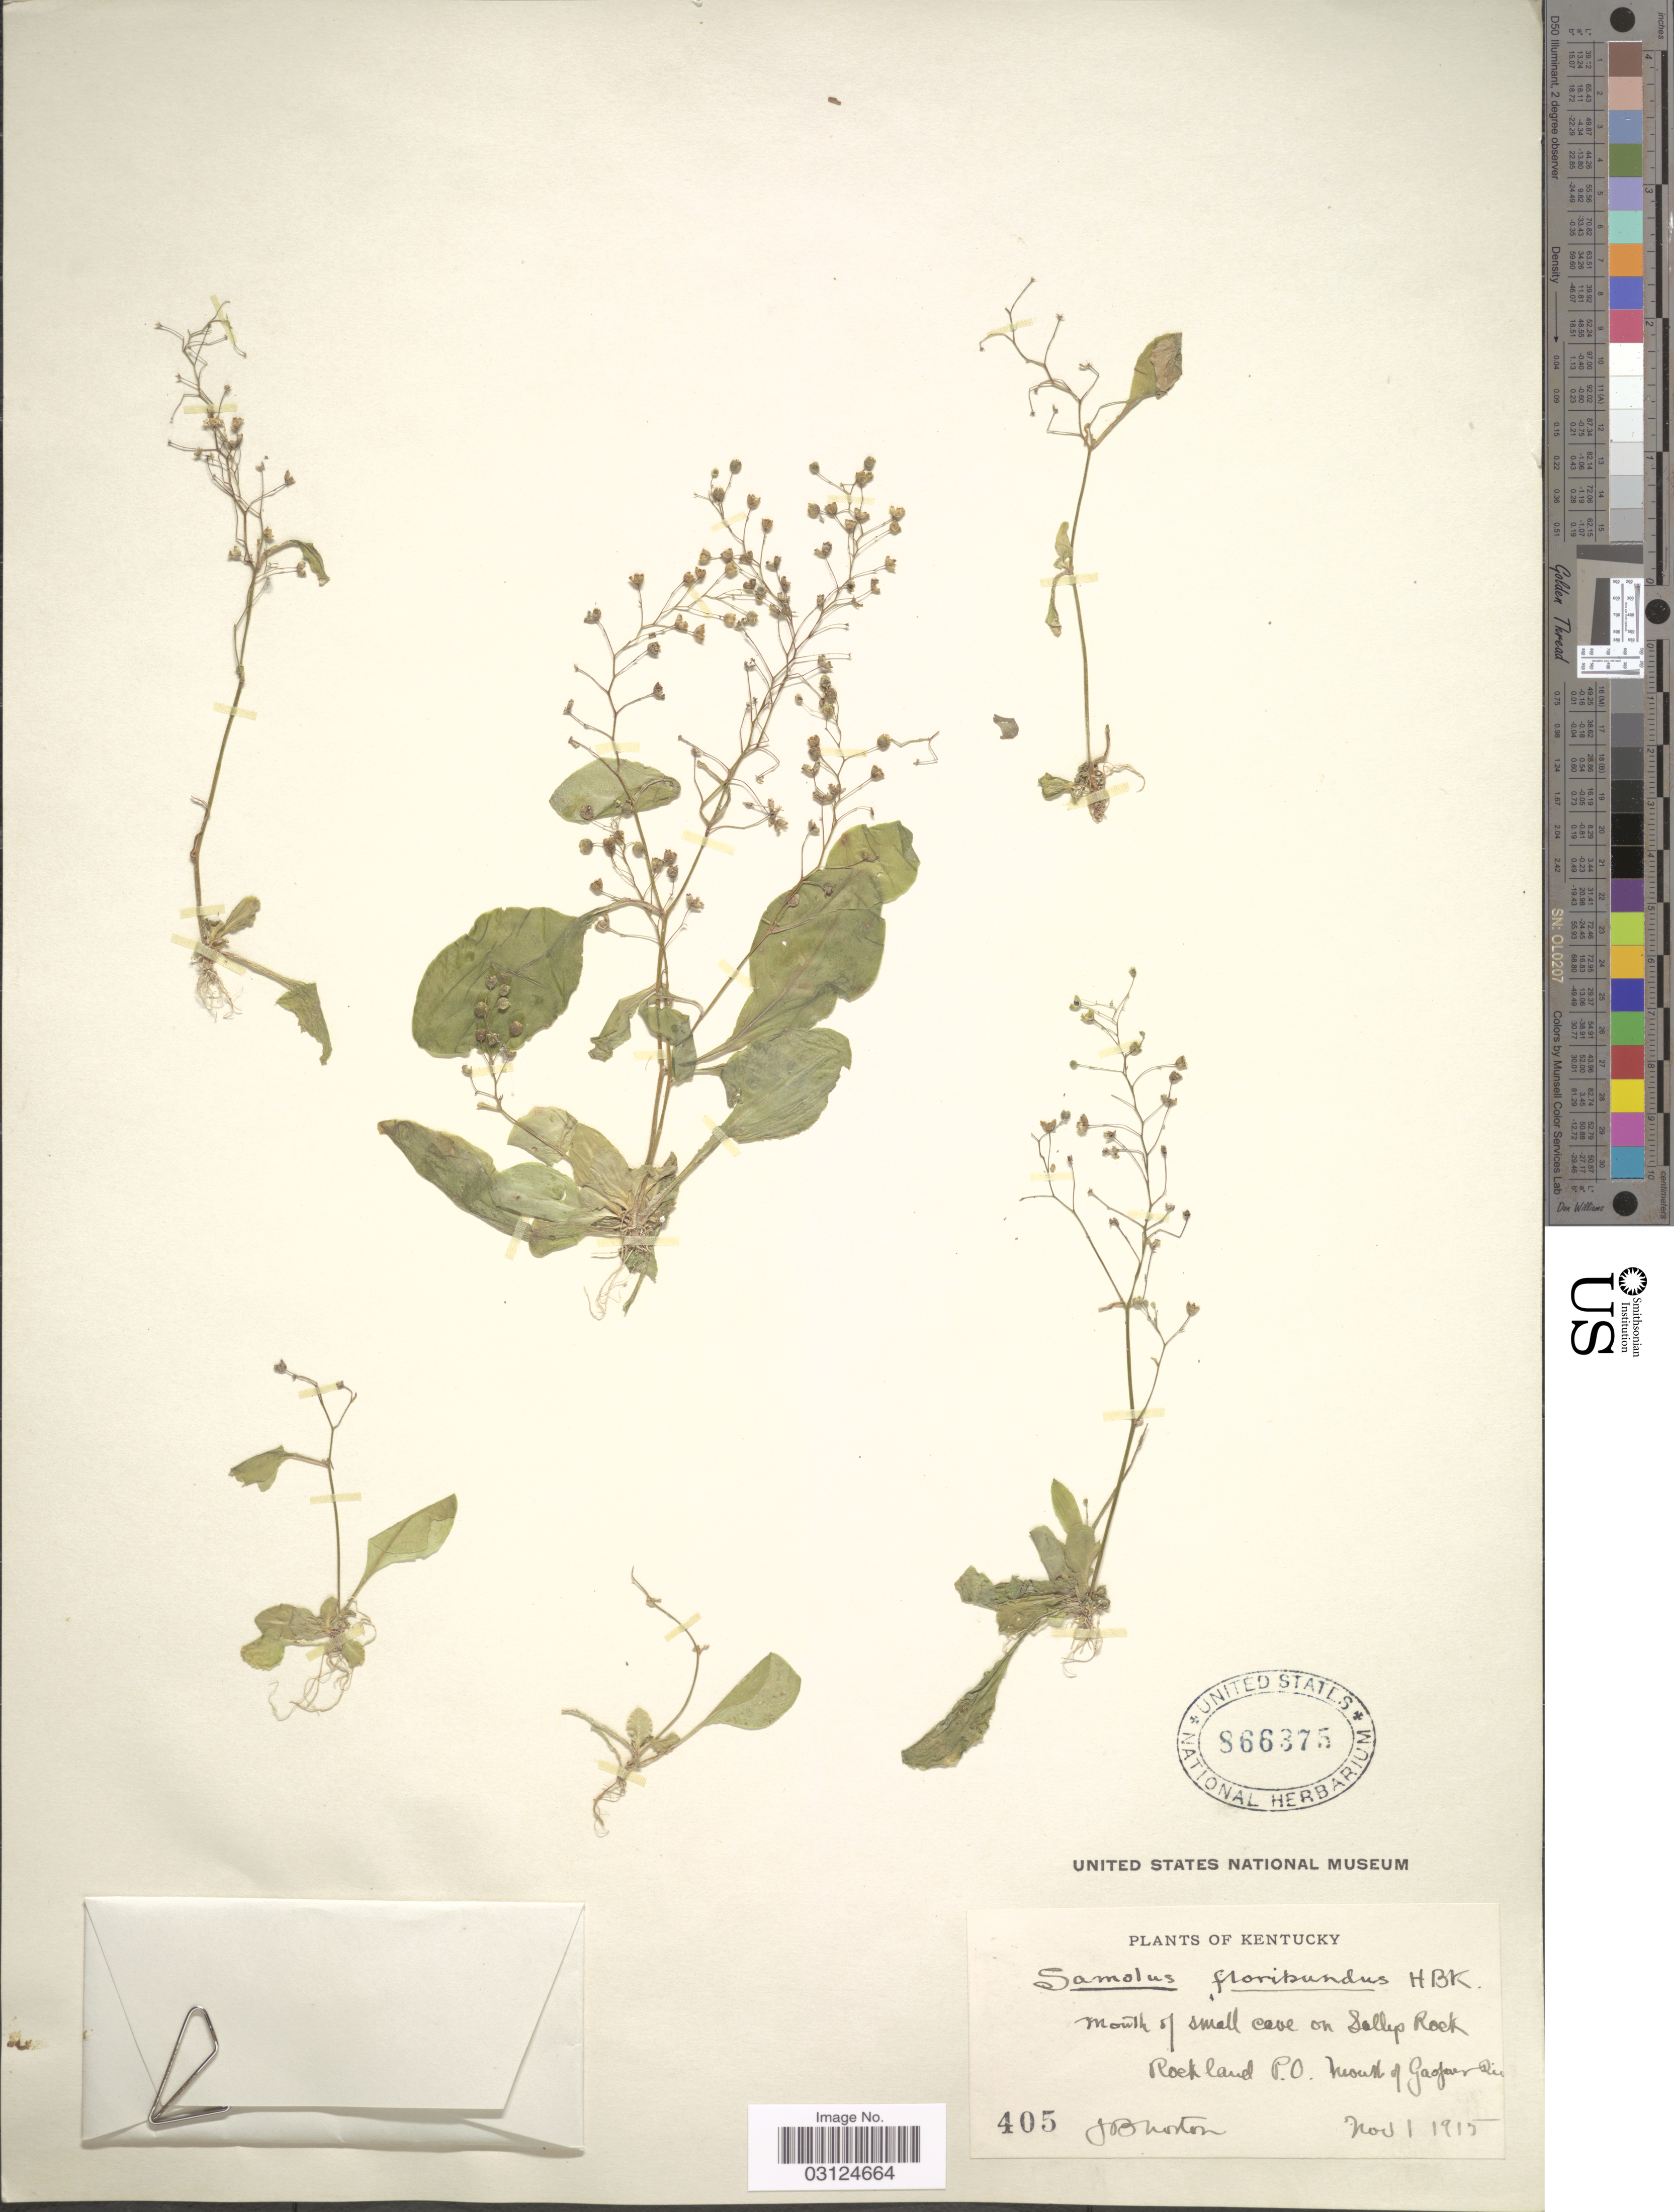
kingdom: Plantae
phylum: Tracheophyta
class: Magnoliopsida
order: Ericales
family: Primulaceae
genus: Samolus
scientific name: Samolus parviflorus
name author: Raf.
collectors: J. Norton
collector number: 405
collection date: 1915-11-01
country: United States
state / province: Kentucky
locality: Mouth of small cave on Sally's Rock. Rockland P.O. Mouth of Gasper Riv.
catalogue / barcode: US 866375